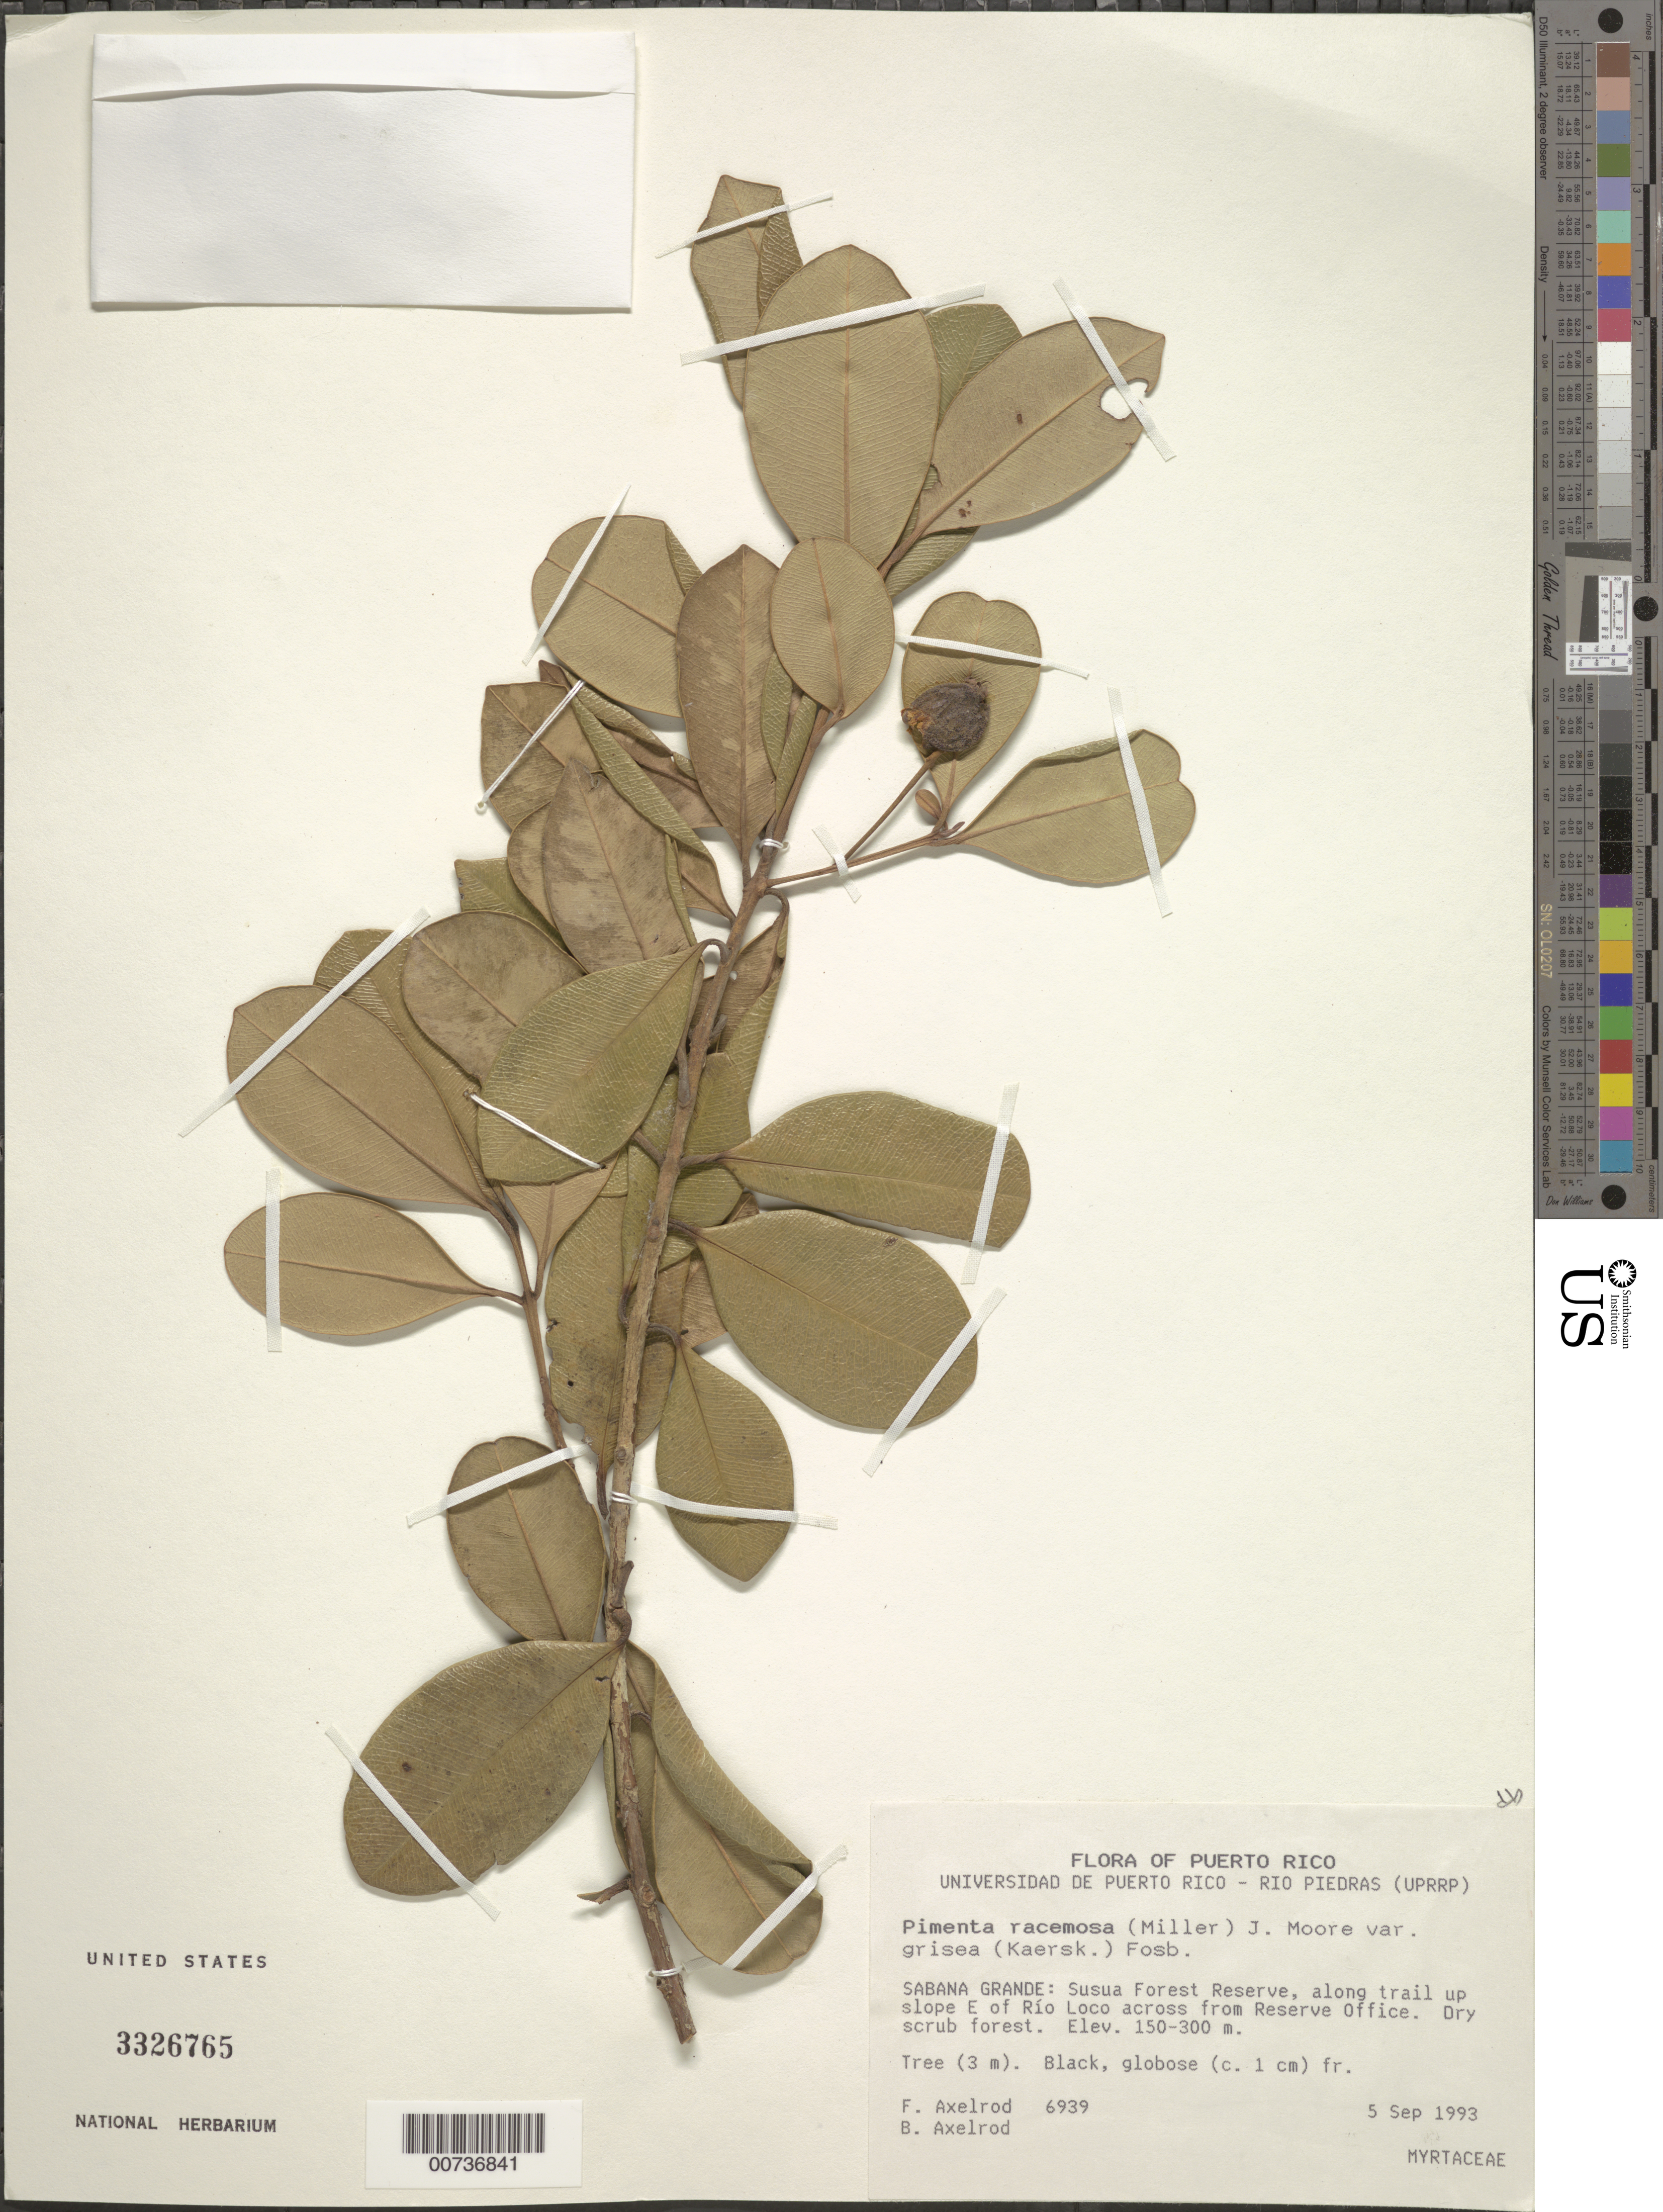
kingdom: Plantae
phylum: Tracheophyta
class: Magnoliopsida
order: Myrtales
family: Myrtaceae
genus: Pimenta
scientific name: Pimenta racemosa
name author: (Mill.) J.W. Moore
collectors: F. S. Axelrod & B. Axelrod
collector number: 6939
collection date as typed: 05 Sep 1993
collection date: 1993-09-05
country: Puerto Rico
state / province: Sabana Grande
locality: Sabana Grande: Susúa Forest reserve, along trail up slope E of Río Loco across from Reserve Office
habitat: Dry scrub forest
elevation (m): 150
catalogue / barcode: US 3326765